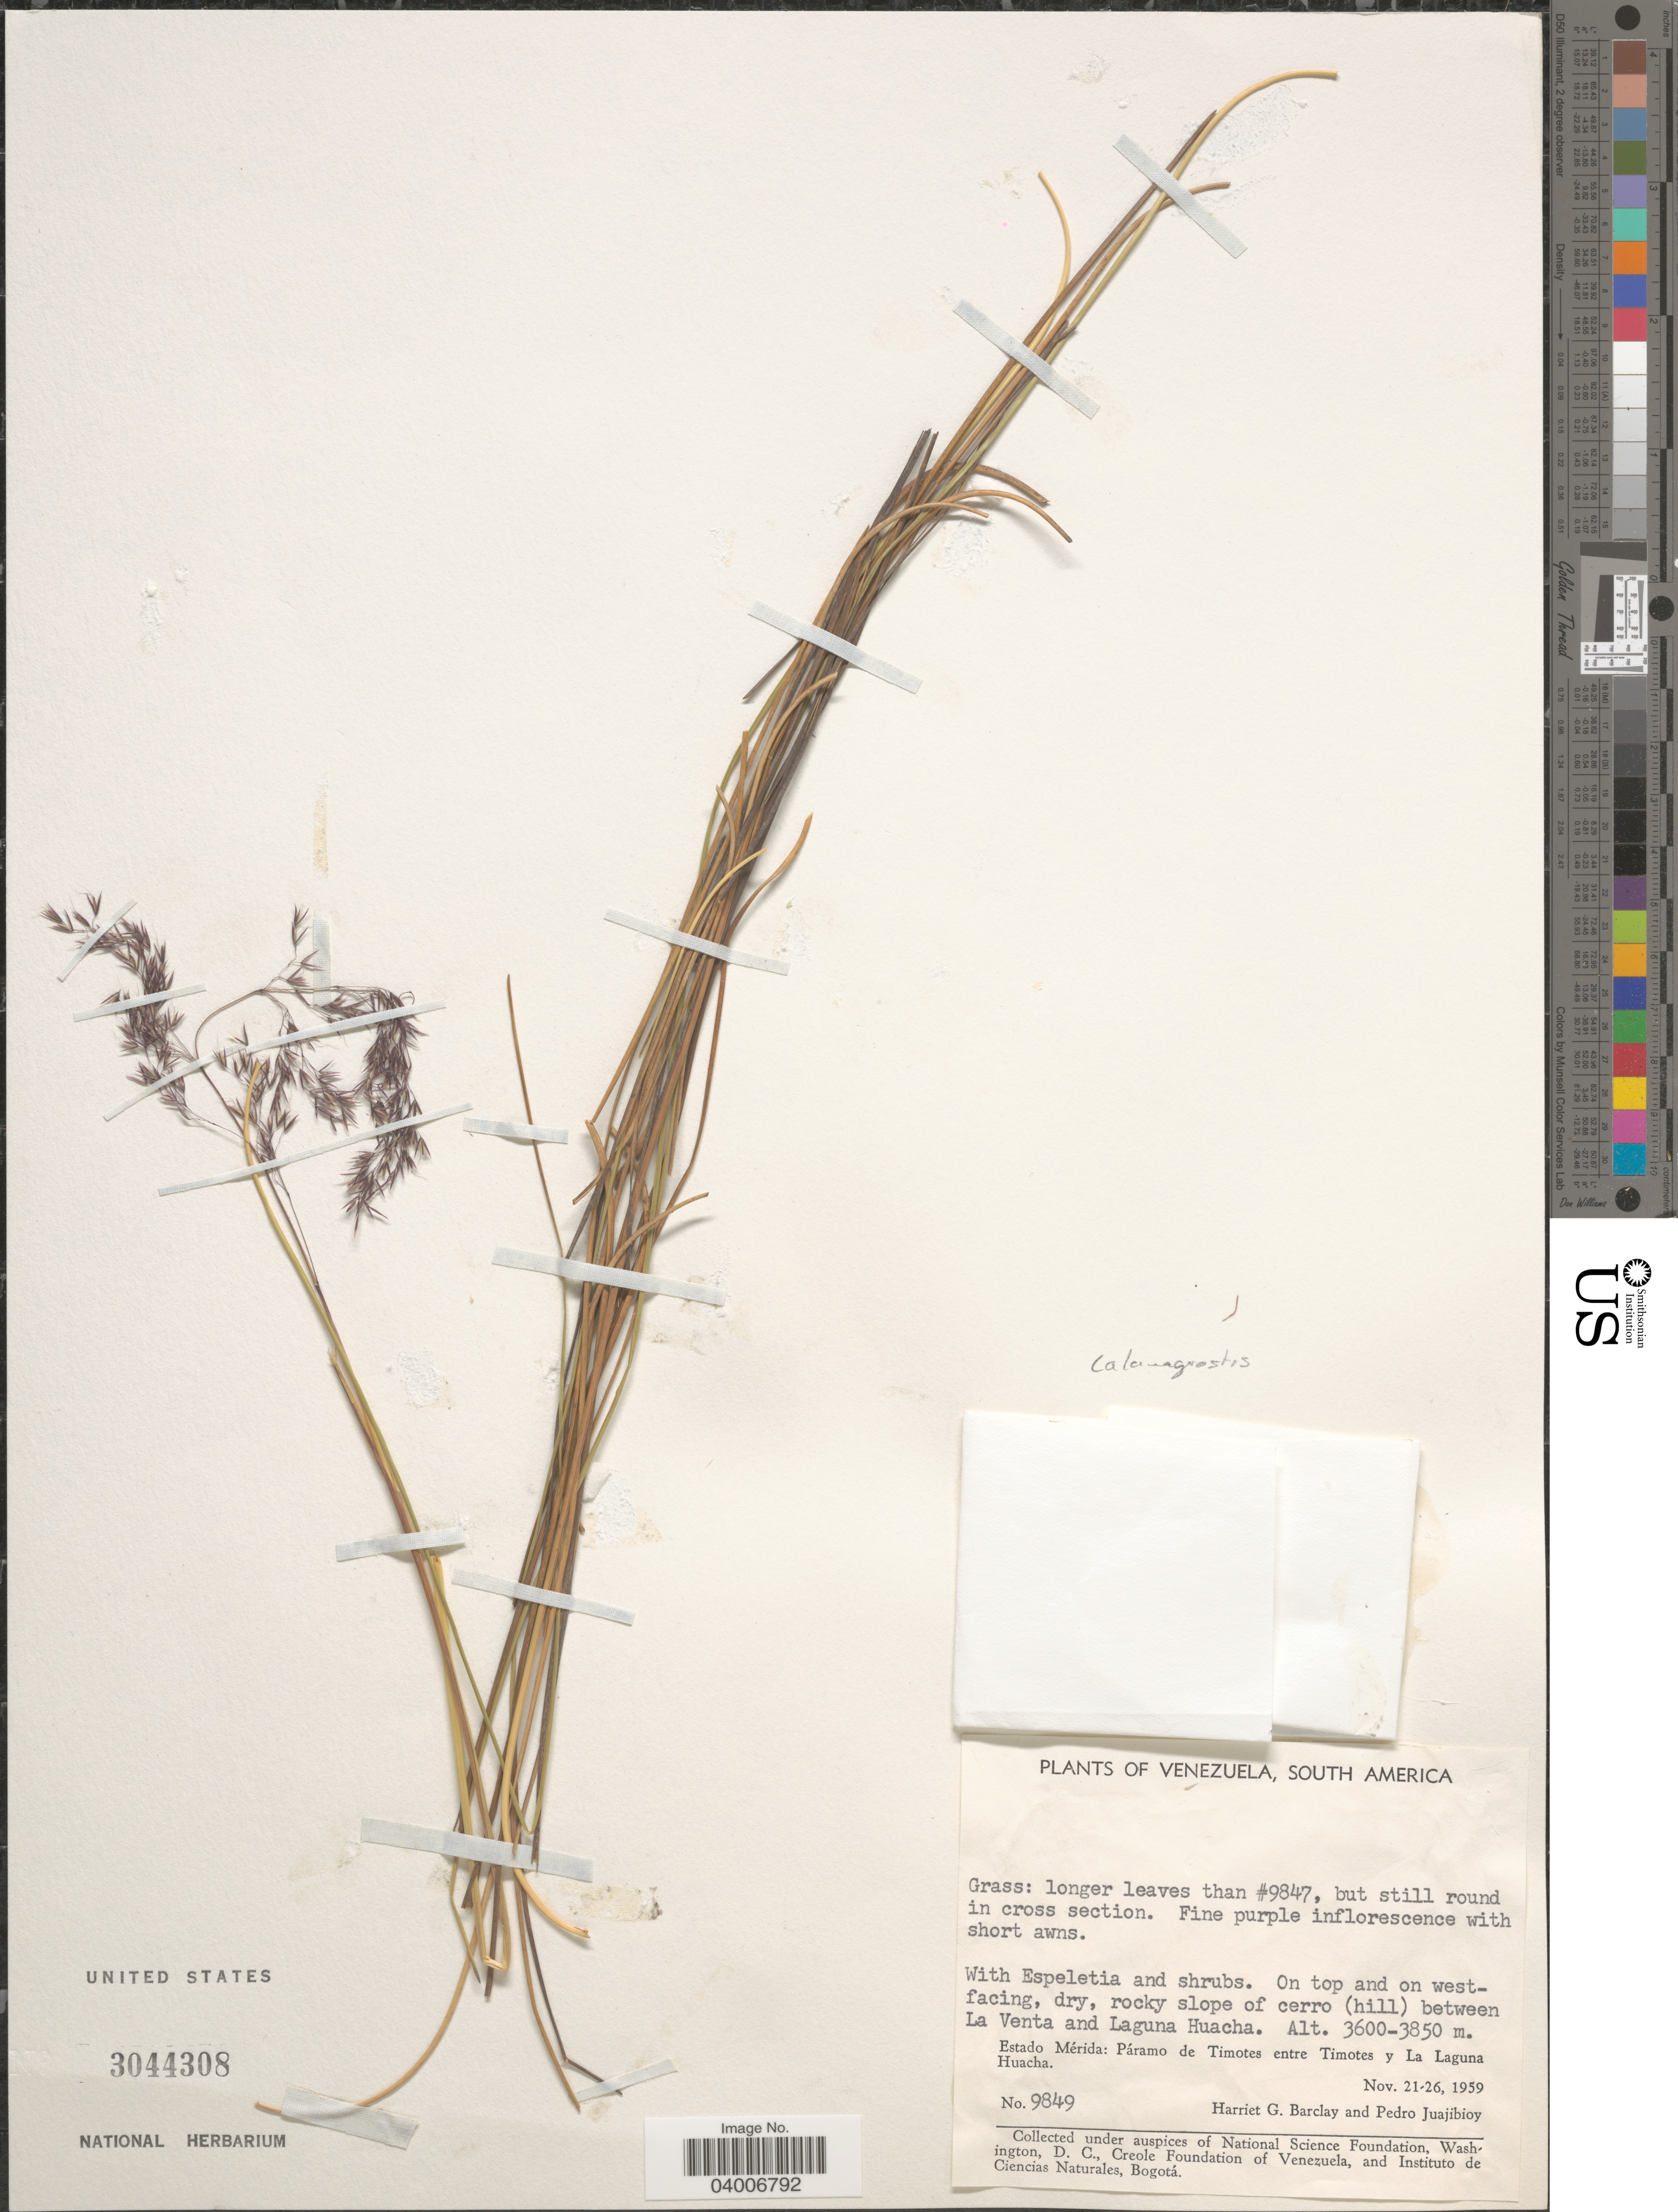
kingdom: Plantae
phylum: Tracheophyta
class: Liliopsida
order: Poales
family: Poaceae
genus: Cinnagrostis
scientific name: Cinnagrostis sp.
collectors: H. G. Barclay & P. Juajibioy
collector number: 9849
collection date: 1959-11-21/1959-11-26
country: Venezuela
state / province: Merida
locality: On top and on west-facing, dry, rocky slope of cerro (hill) between La Venta and Laguna Huacha. Páramo de Timotes entre Timotes y La Laguna Huacha.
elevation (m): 3600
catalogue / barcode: US 3044308